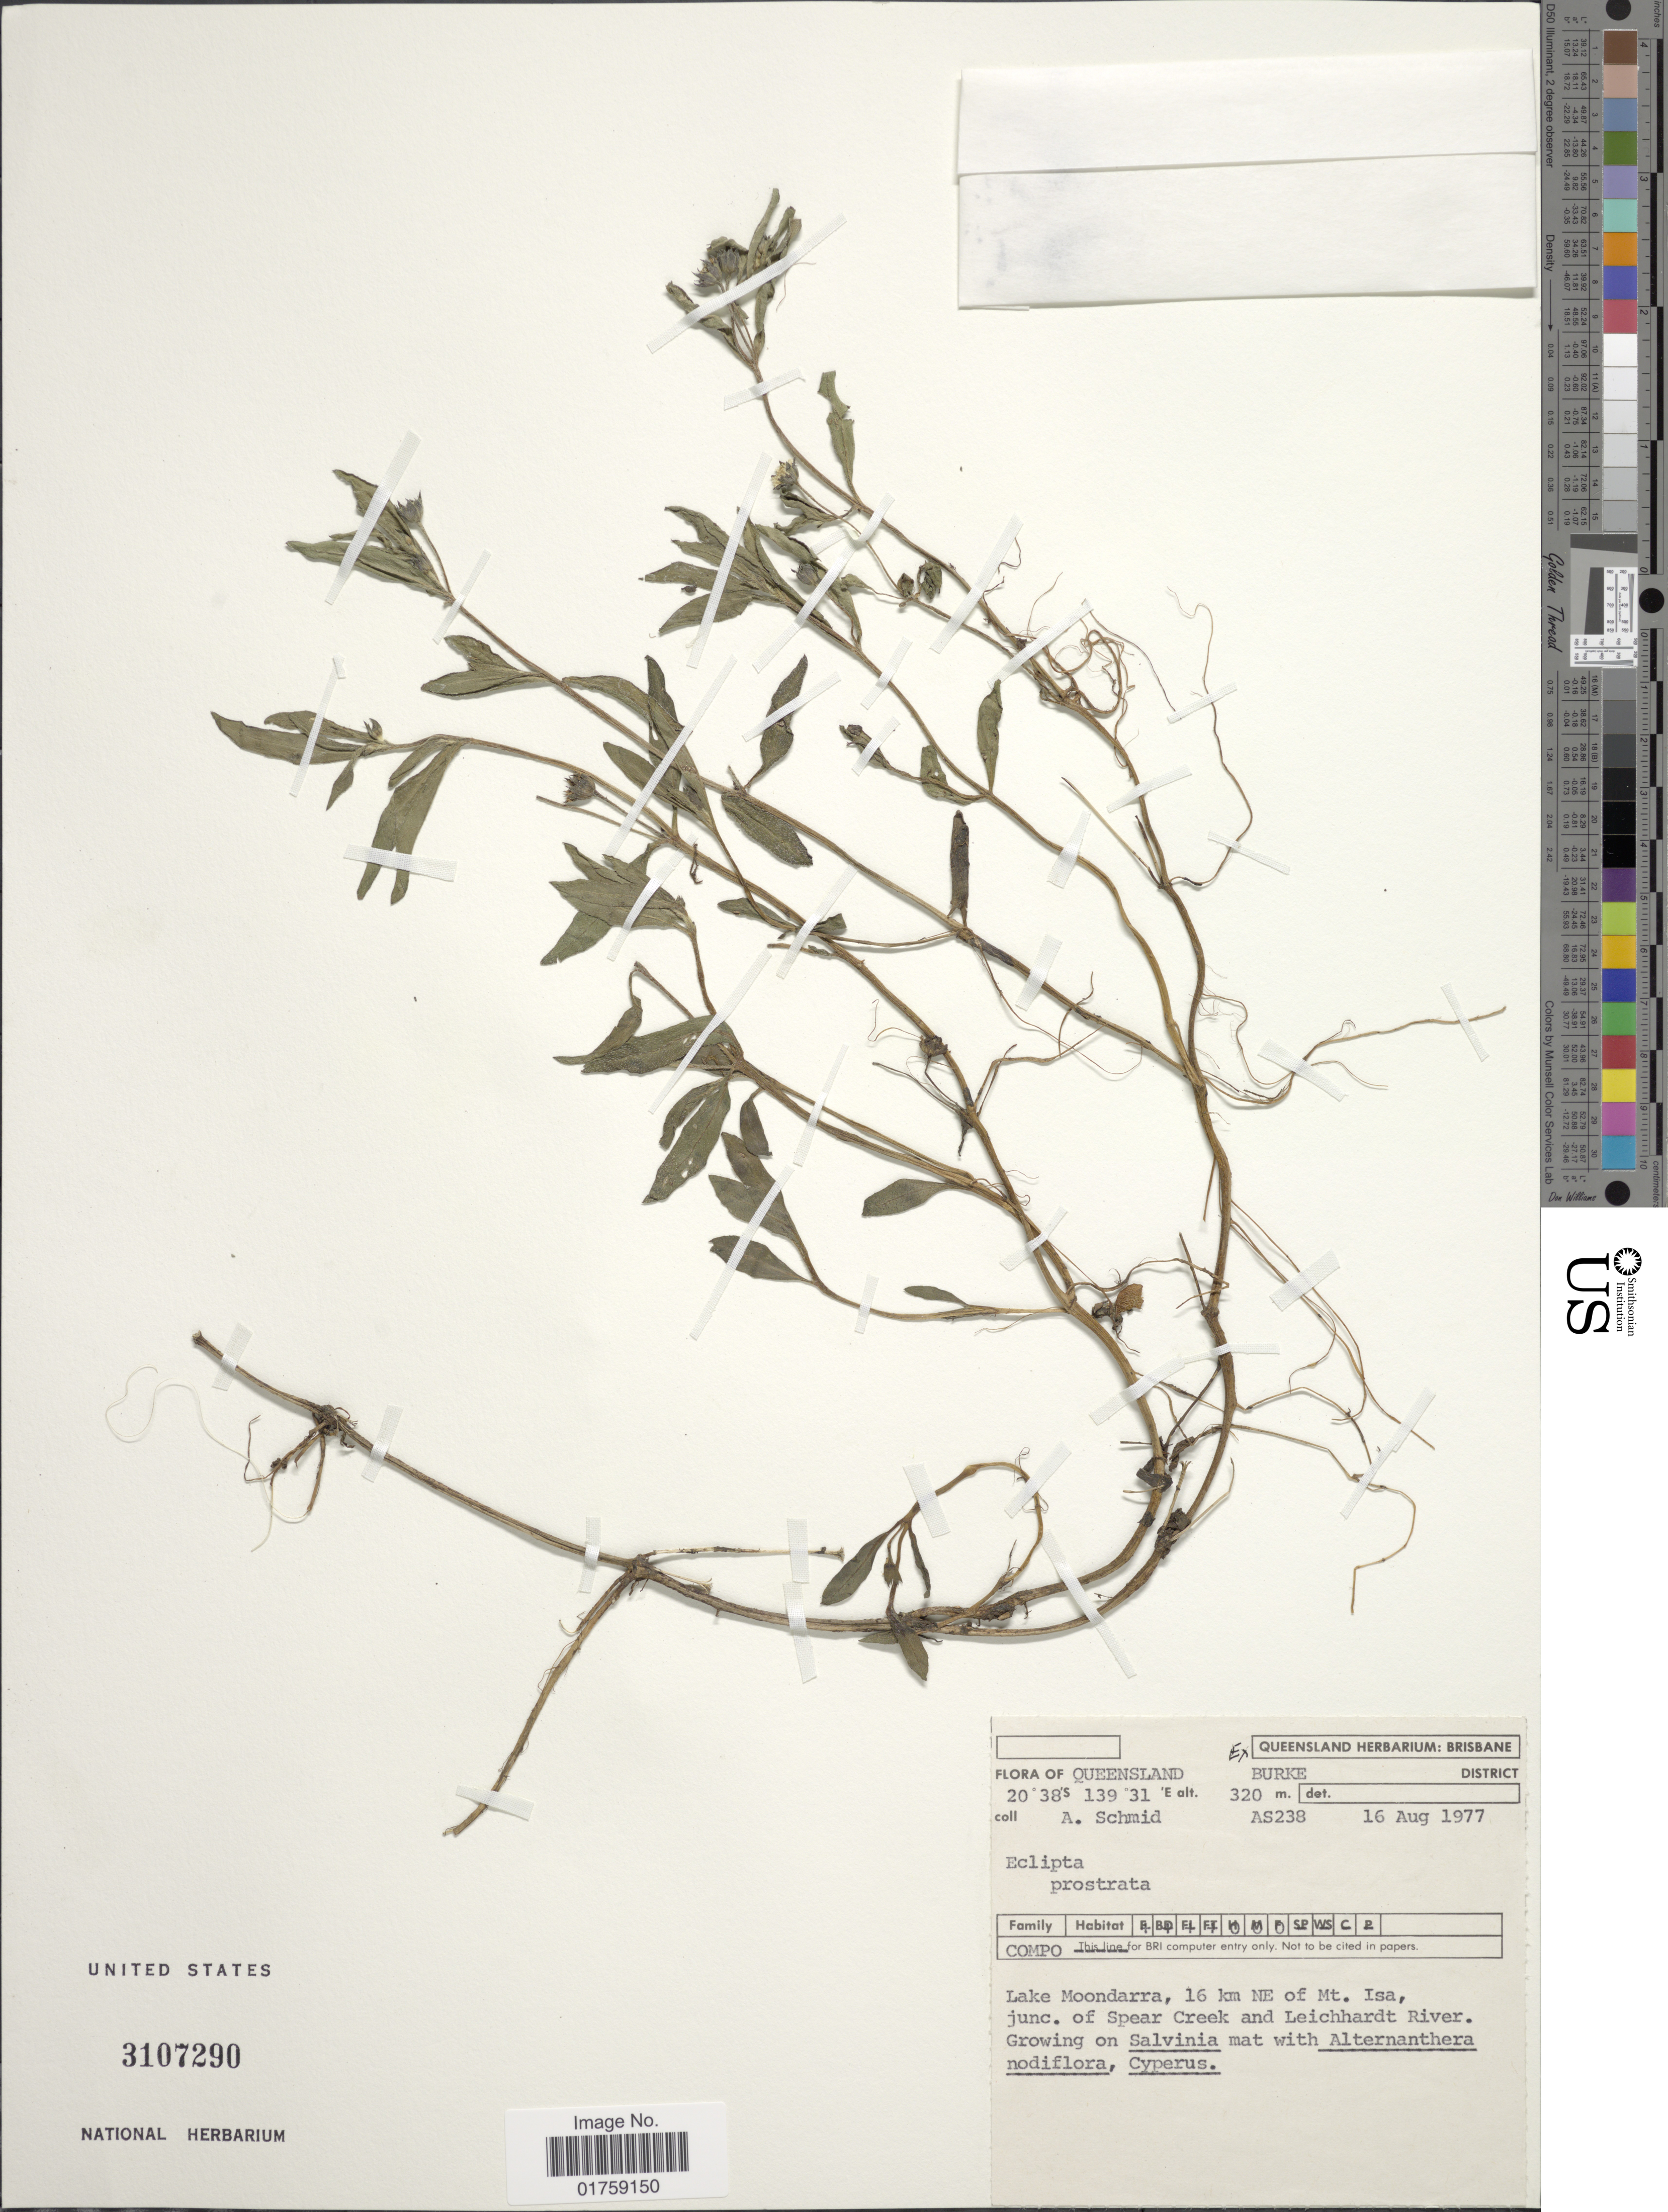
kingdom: Plantae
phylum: Tracheophyta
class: Magnoliopsida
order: Asterales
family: Asteraceae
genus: Eclipta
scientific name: Eclipta alba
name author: (L.) Hassk.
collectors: A. Schmid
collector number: AS238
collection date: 1977-08-16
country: Australia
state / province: Queensland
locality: Queensland. Burke.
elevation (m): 320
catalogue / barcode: US 3107290